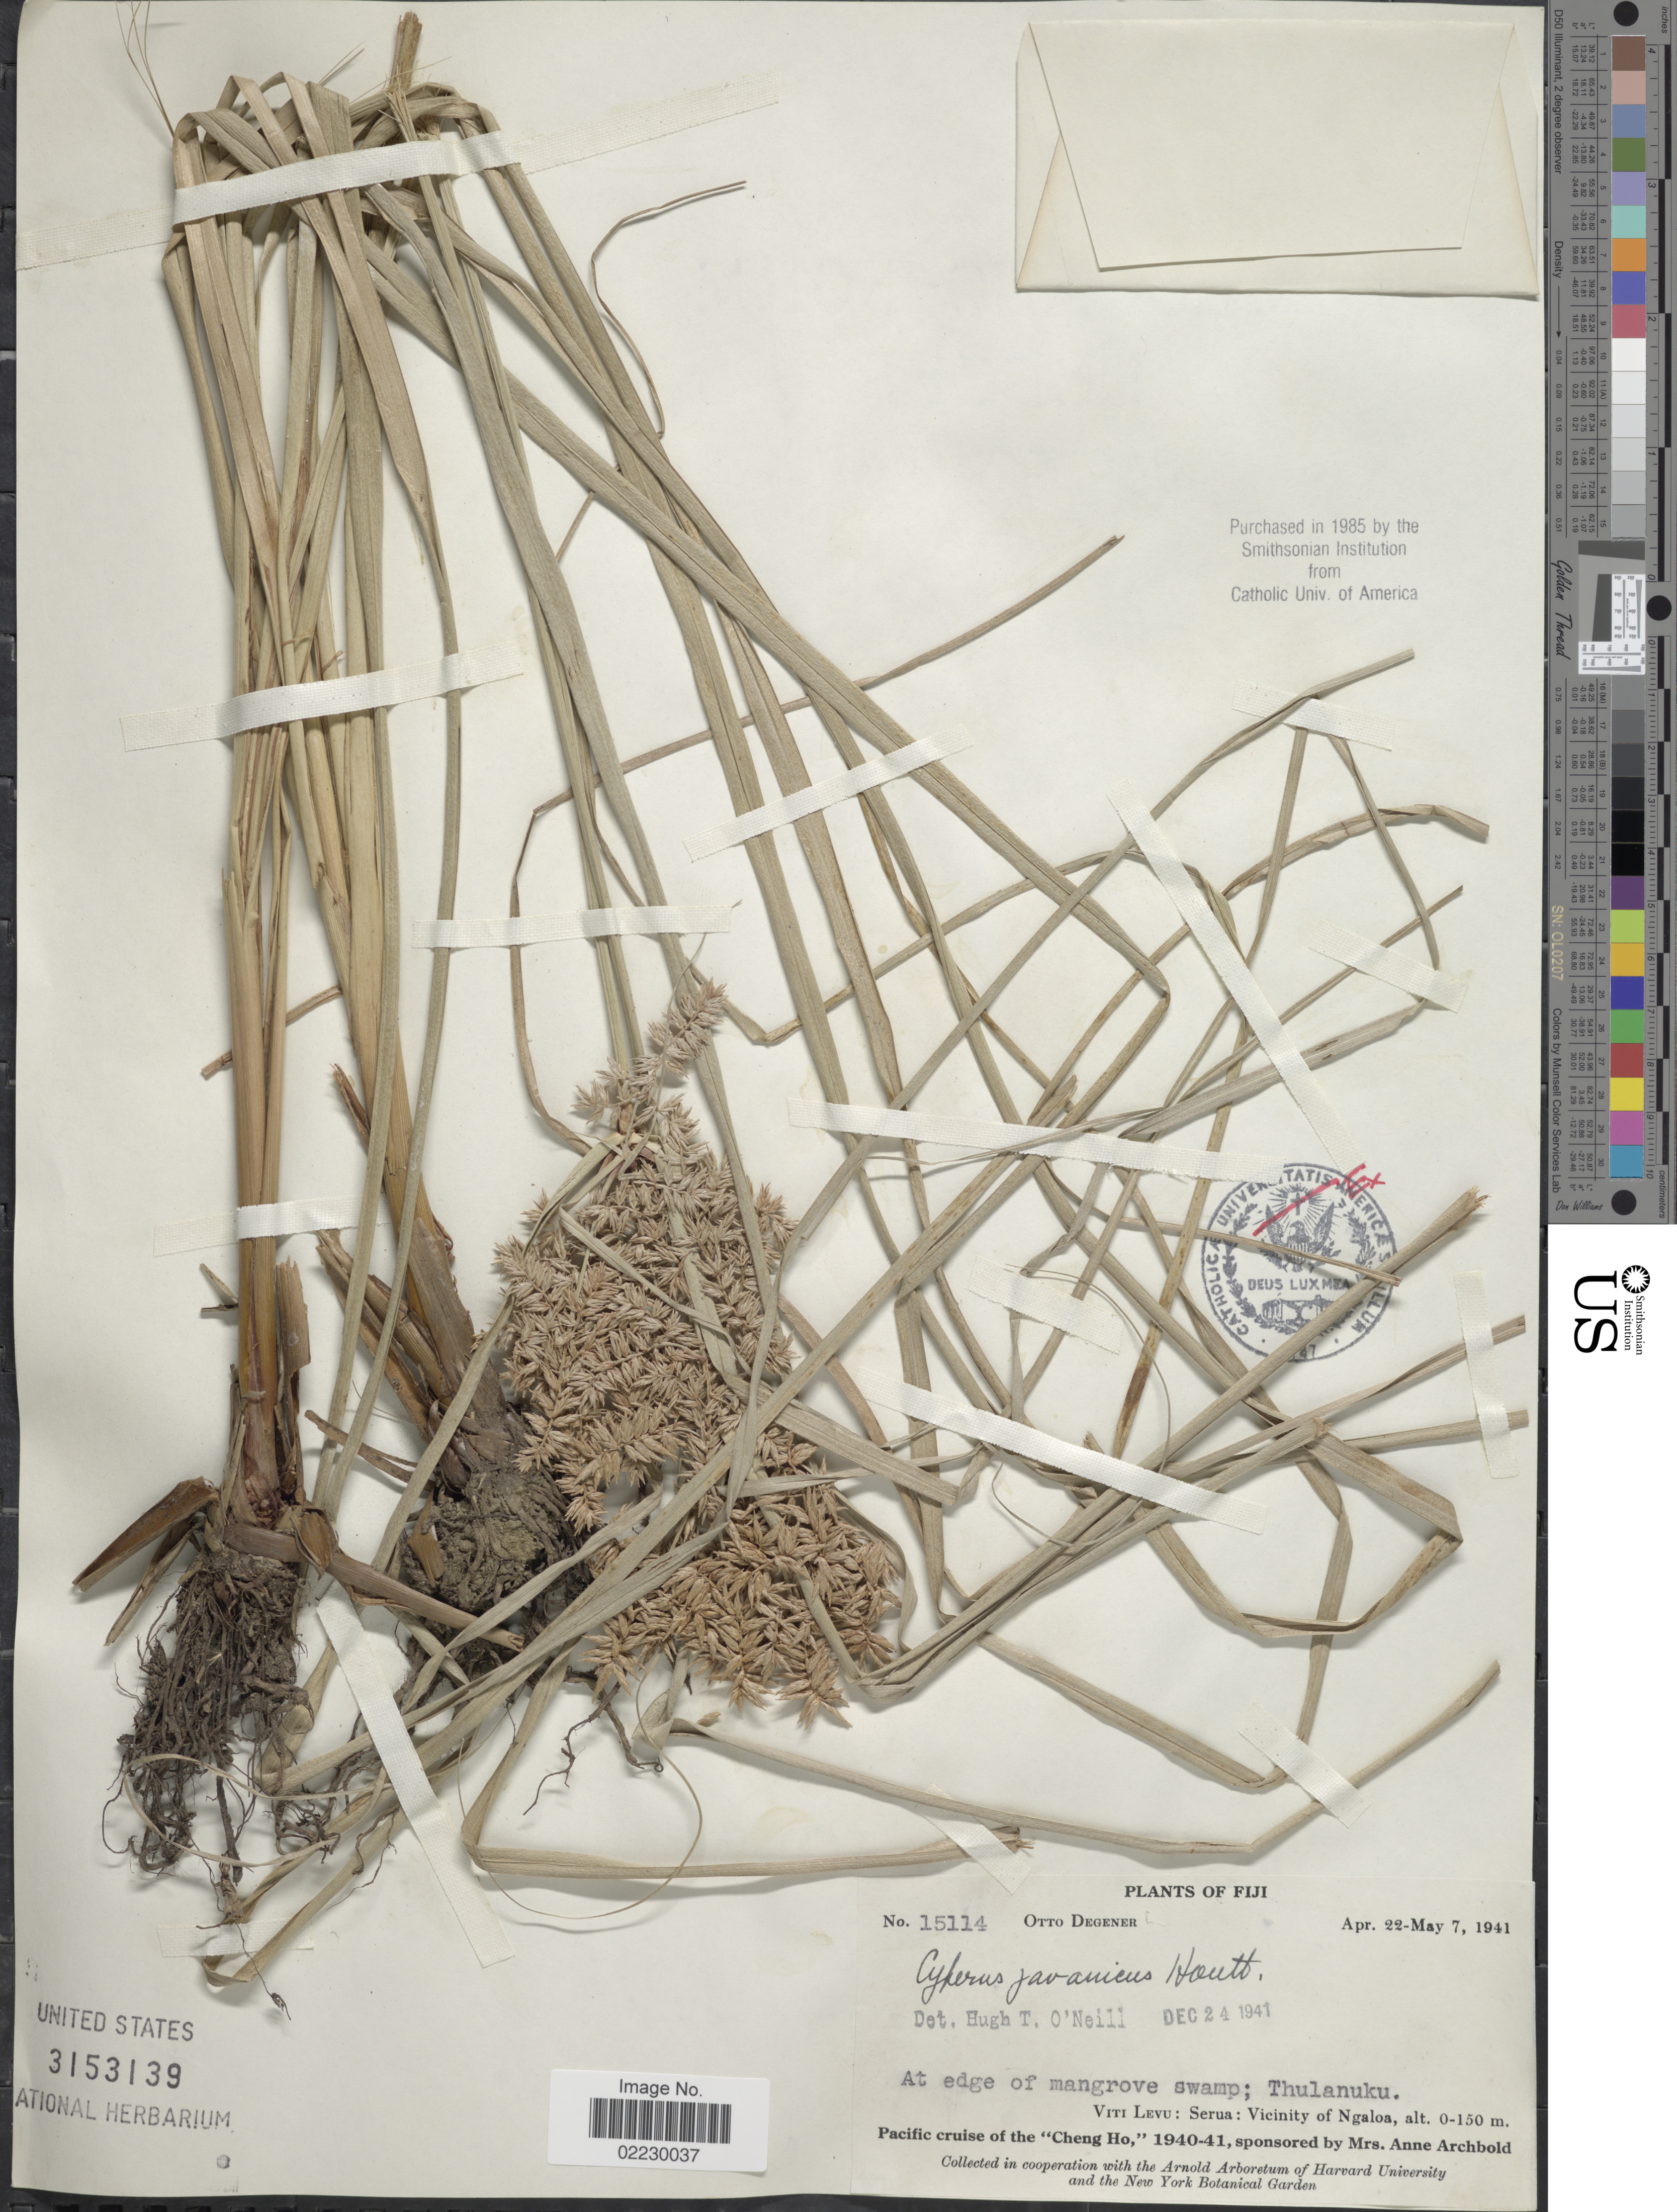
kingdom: Plantae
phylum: Tracheophyta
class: Liliopsida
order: Poales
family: Cyperaceae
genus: Cyperus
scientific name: Cyperus javanicus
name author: Houtt.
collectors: O. Degener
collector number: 15114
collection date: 1941-04-22/1941-05-07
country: Fiji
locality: Serua: vicinity of Ngaloa. Pacific cruise of the "Cheng Ho". Thulanuku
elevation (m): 0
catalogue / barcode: US 3153139